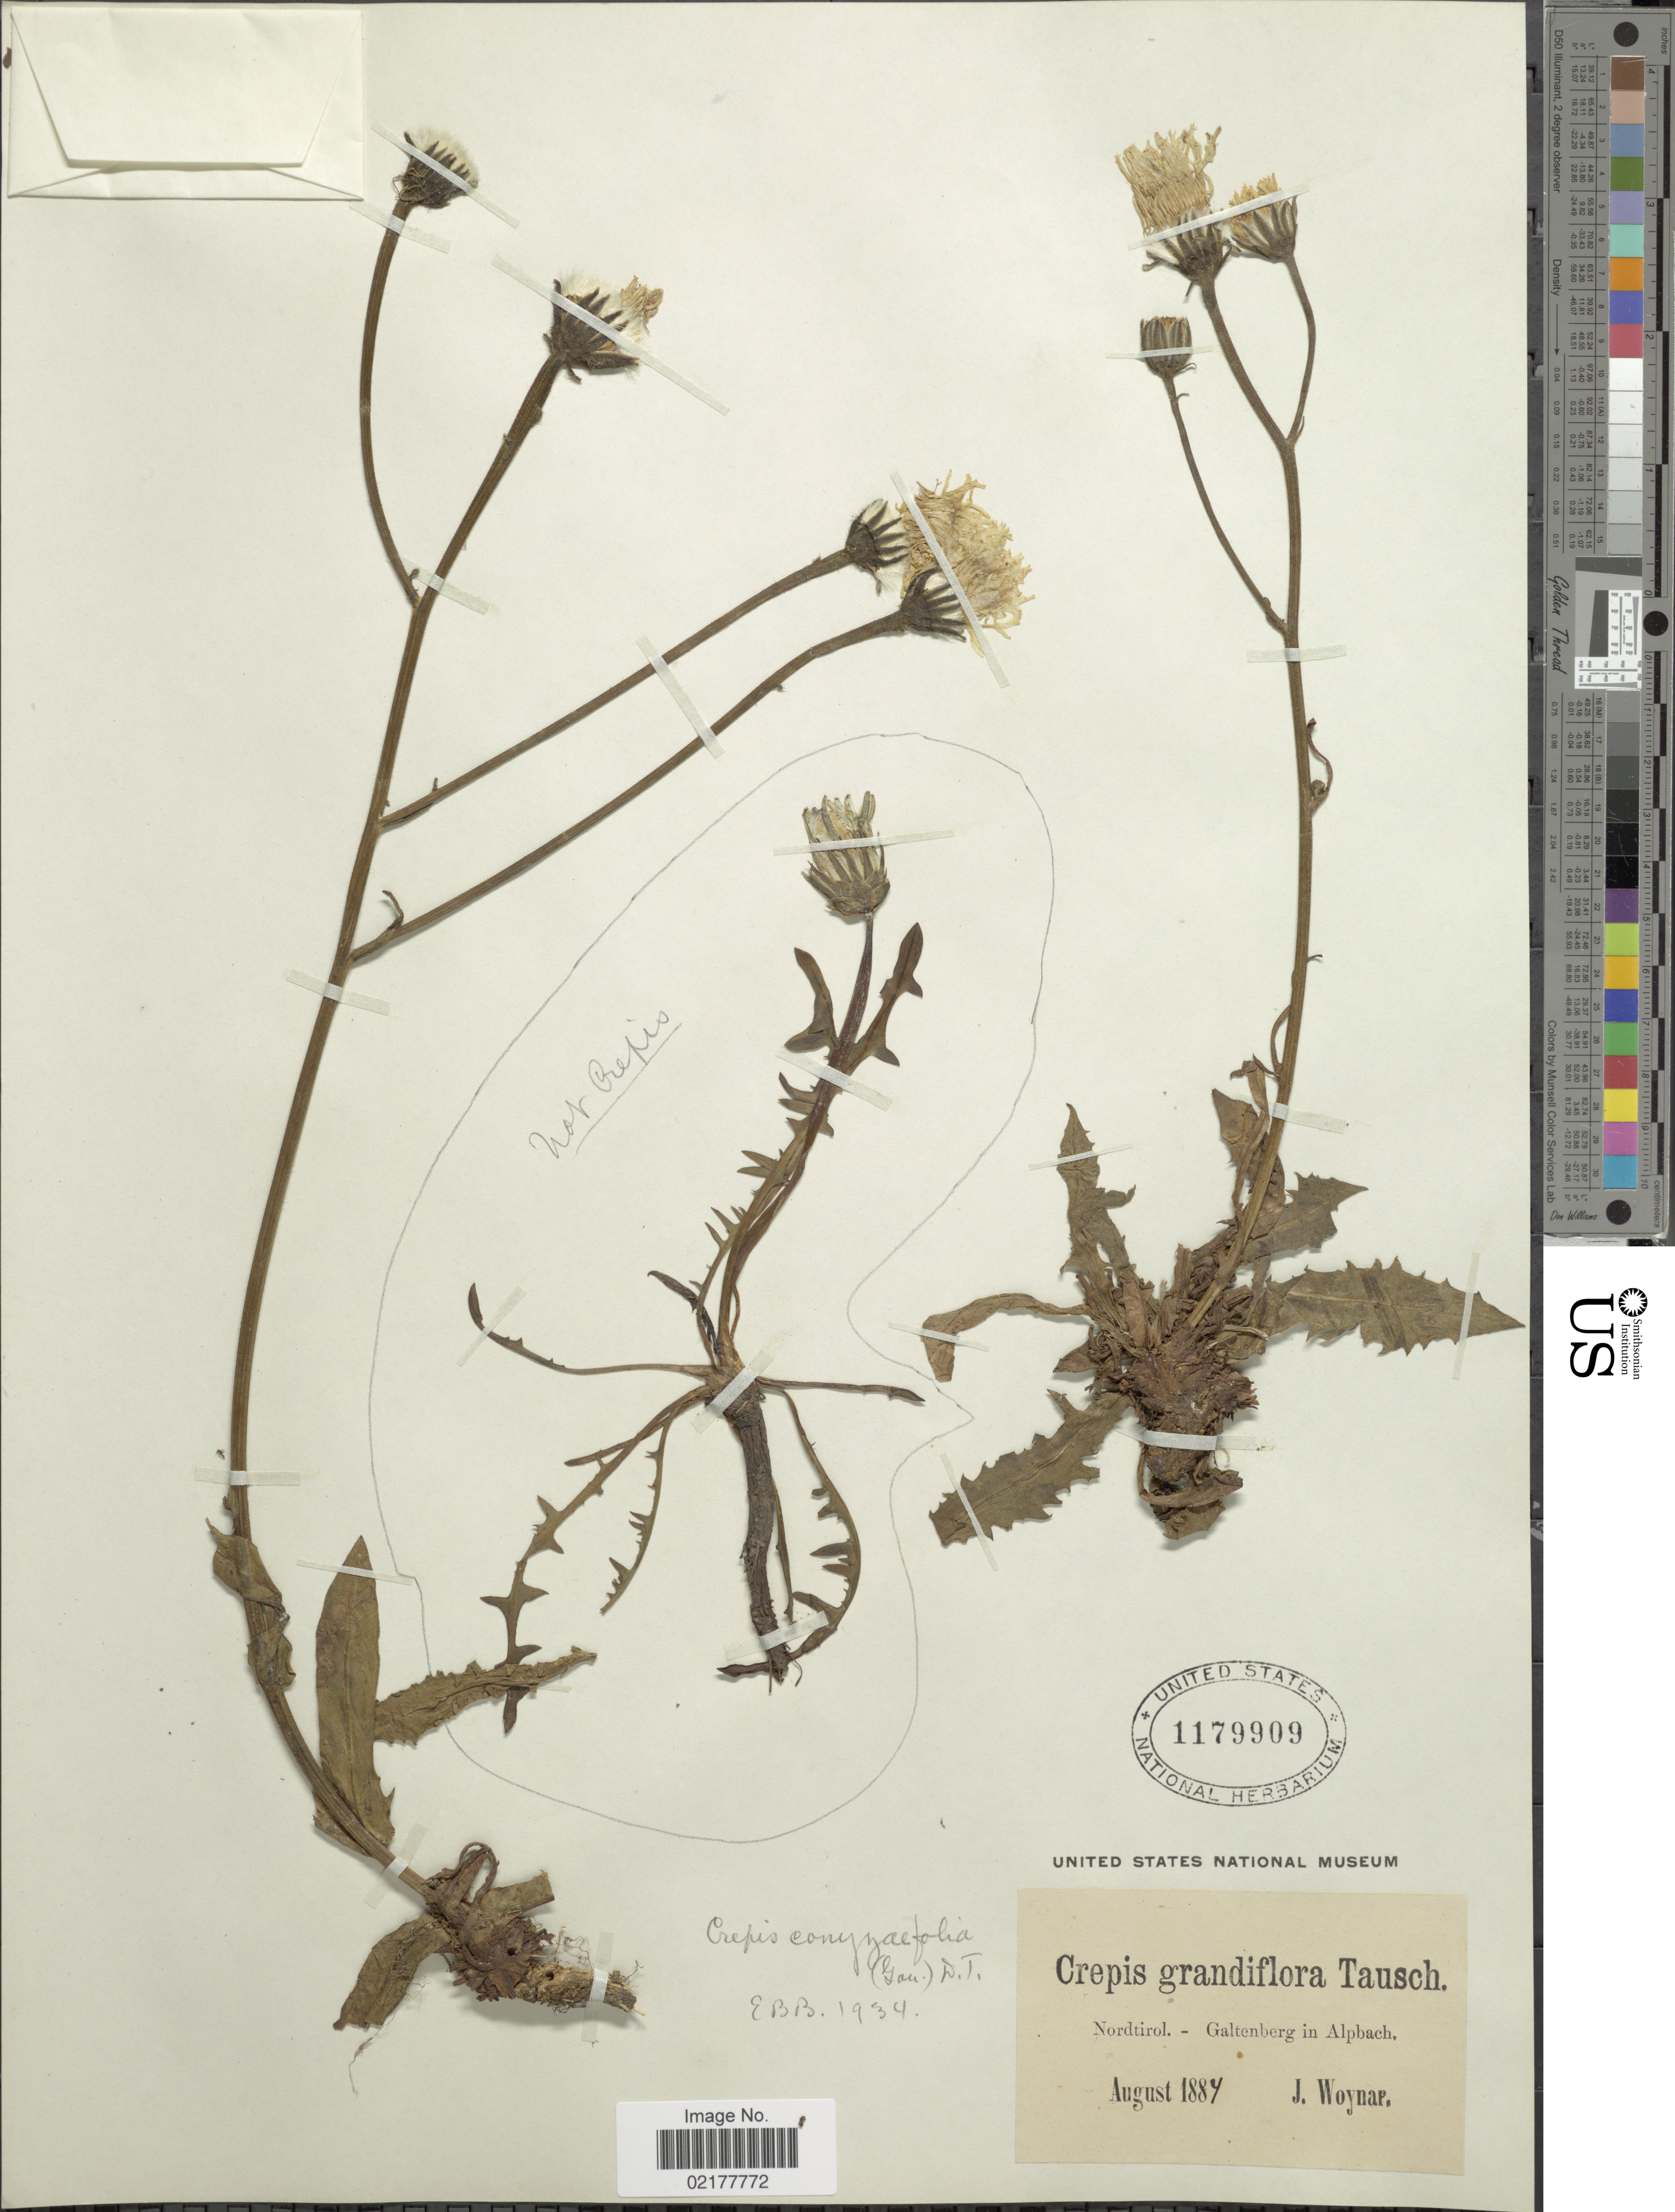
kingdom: Plantae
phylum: Tracheophyta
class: Magnoliopsida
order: Asterales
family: Asteraceae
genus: Crepis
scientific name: Crepis conyzifolia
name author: (Gouan) A. Kern.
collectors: J. Woynar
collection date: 1887-08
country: Austria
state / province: Tirol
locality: Nordtirol. - Galtenberg in Alpbach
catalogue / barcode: US 1179909